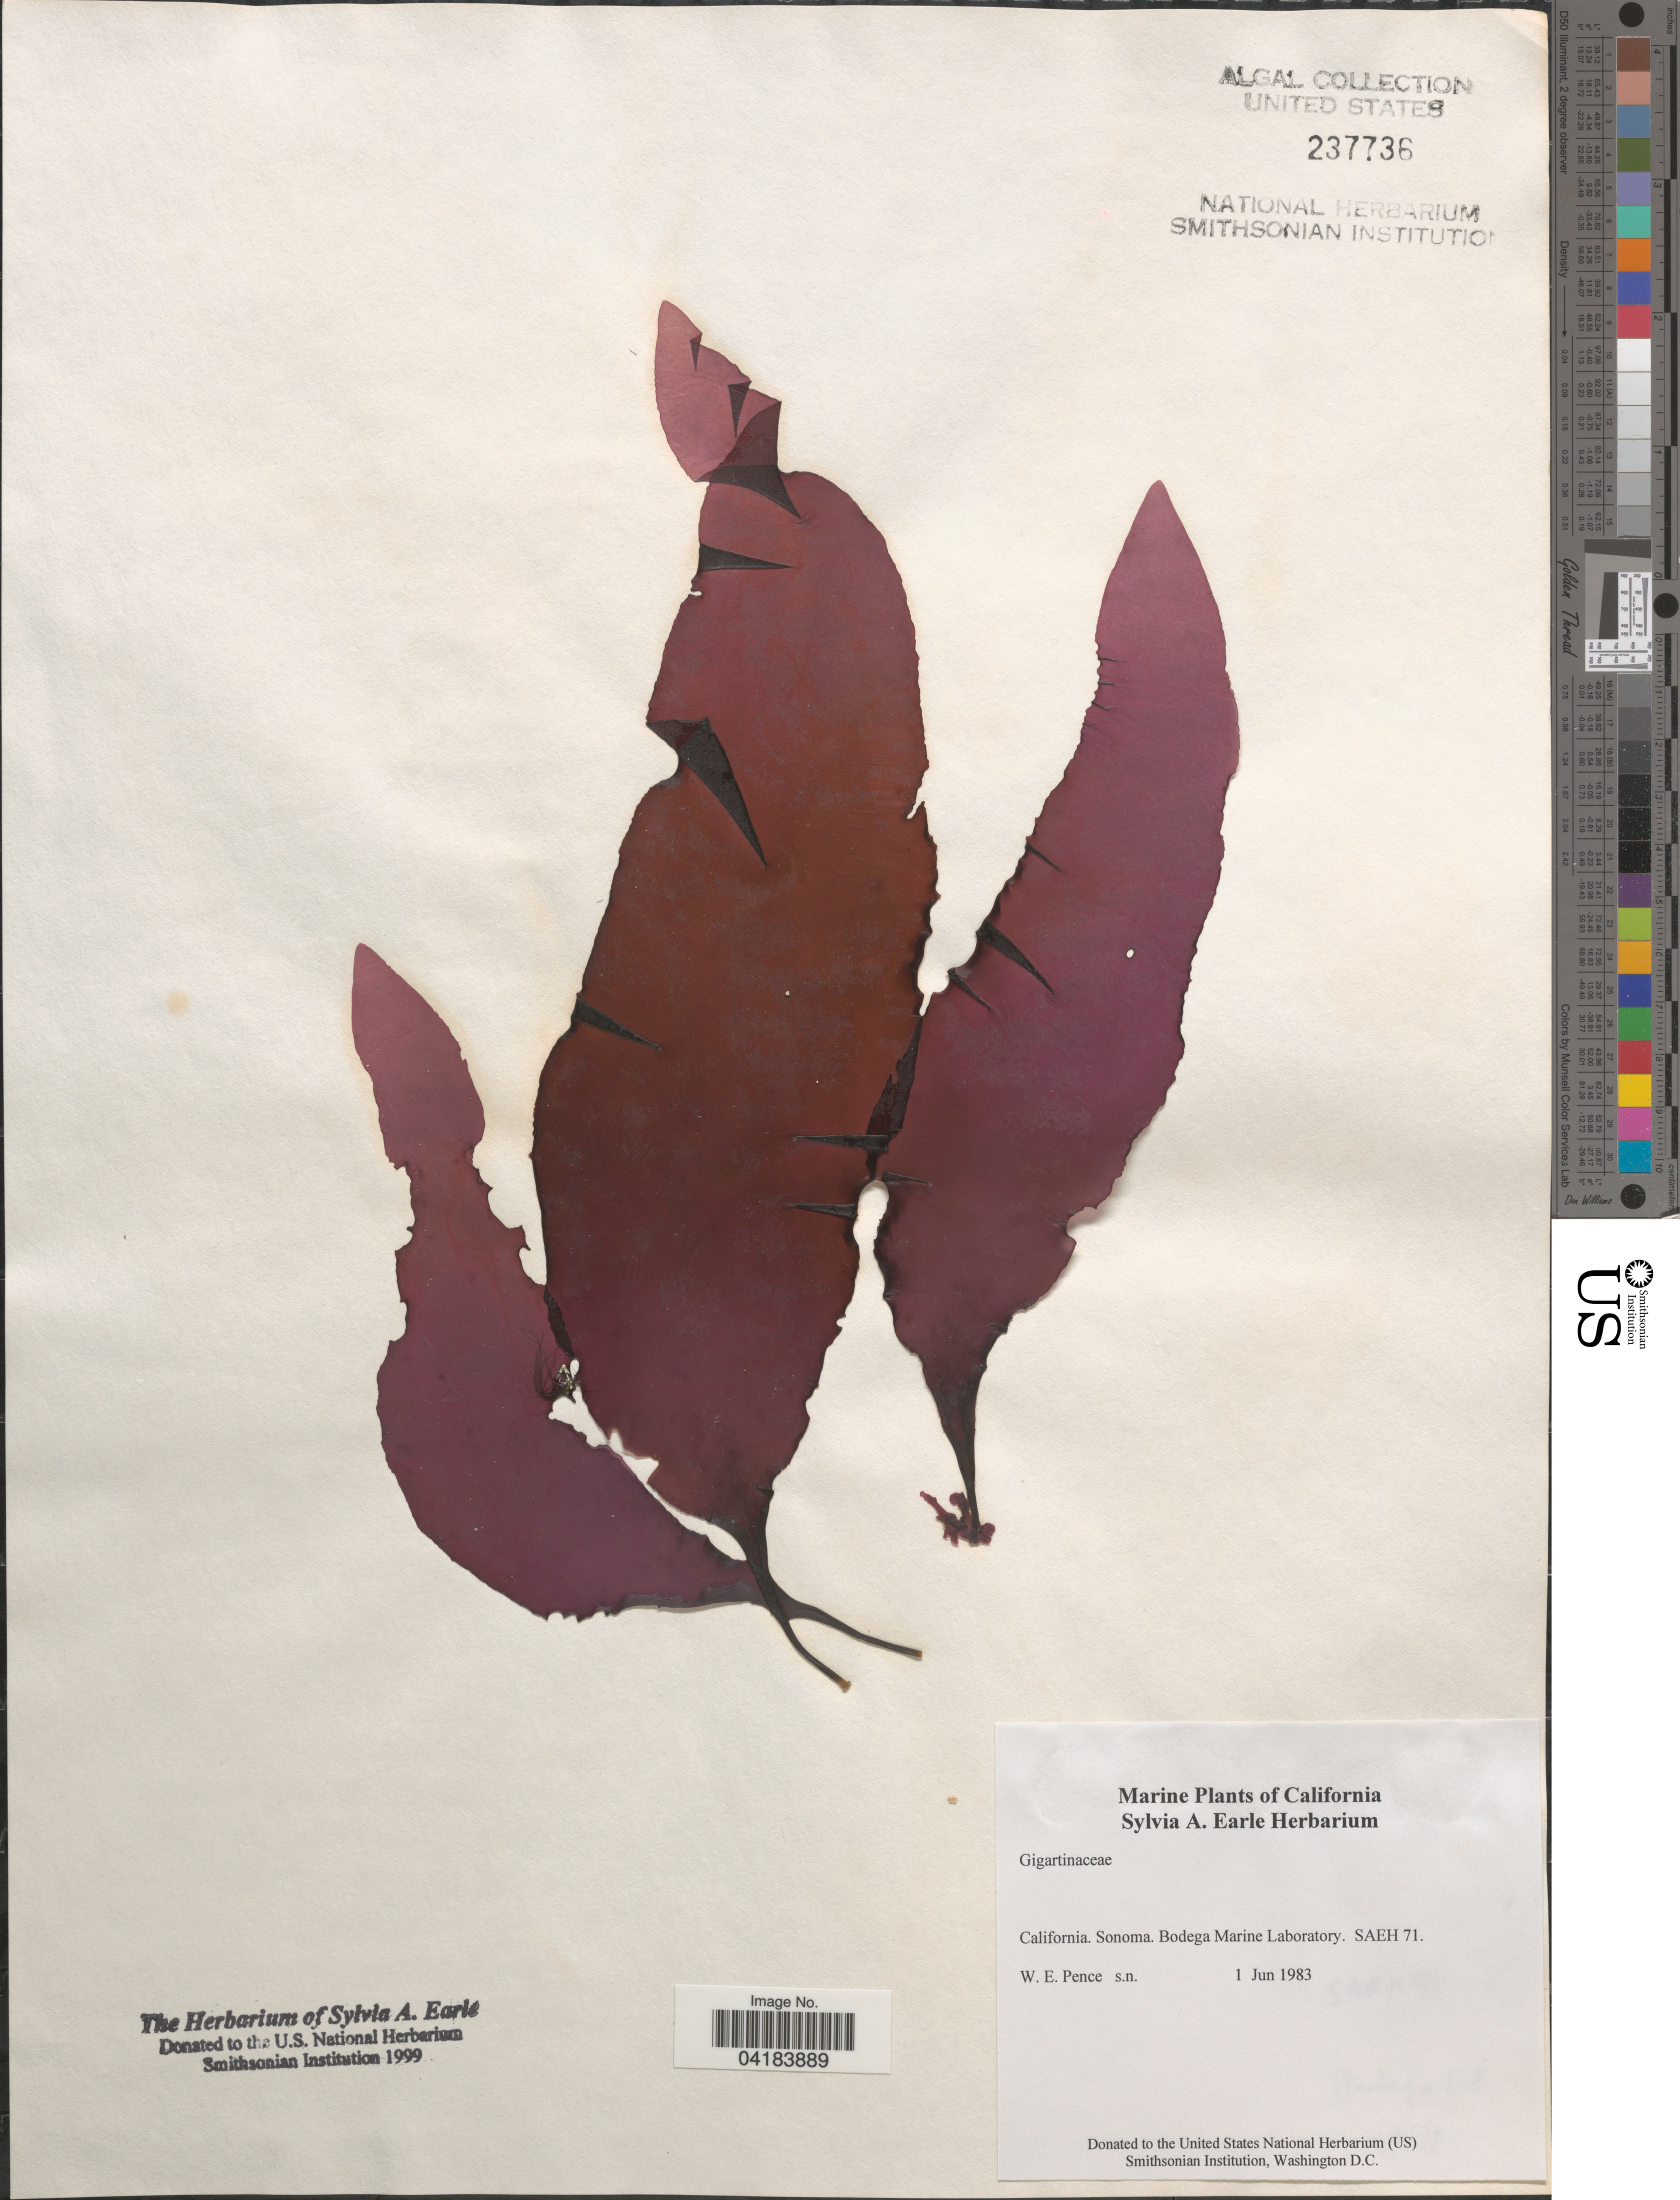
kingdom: Plantae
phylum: Rhodophyta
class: Florideophyceae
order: Gigartinales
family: Gigartinaceae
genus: Chondrus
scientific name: Chondrus crispus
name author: Stackh.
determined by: Brooks, Barrett, (BOT), Smithsonian Institution - National Museum of Natural History (UNITED STATES)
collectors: W. Pense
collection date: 1983-06-01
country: United States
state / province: California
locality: Sonoma. Bodega Marine Laboratory. SAEH 71.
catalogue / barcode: US 237736